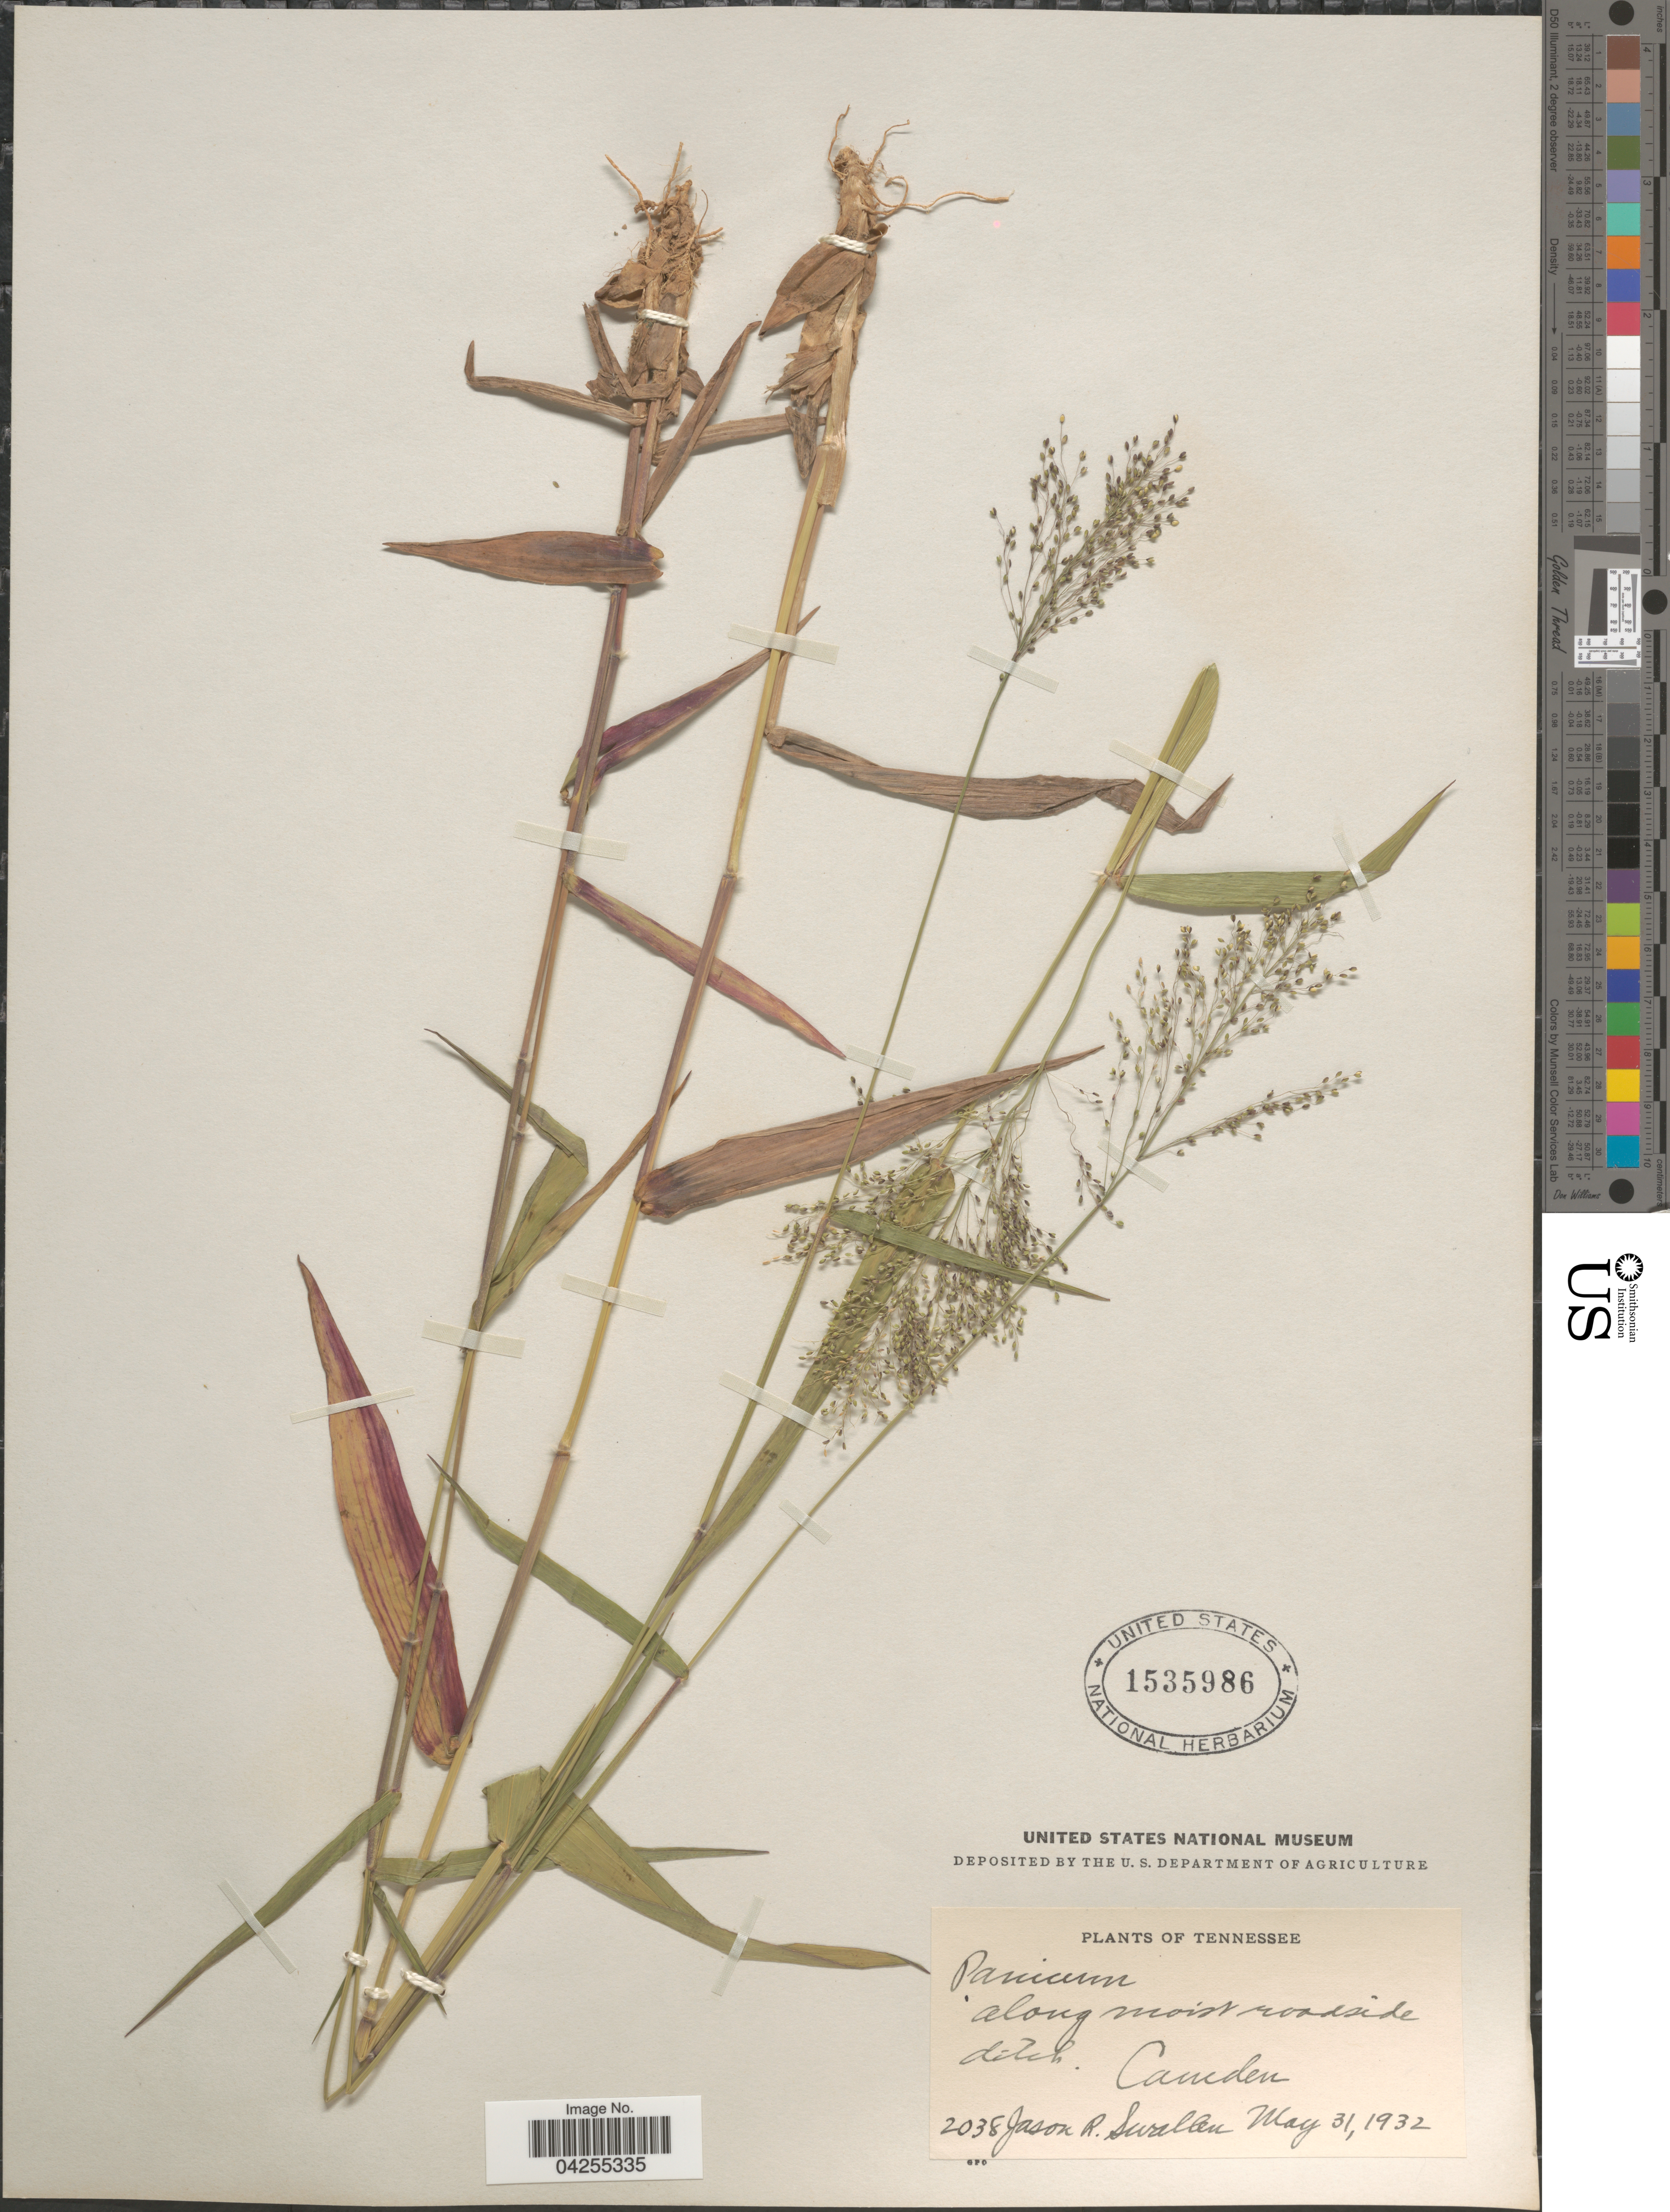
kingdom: Plantae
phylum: Tracheophyta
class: Liliopsida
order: Poales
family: Poaceae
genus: Dichanthelium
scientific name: Dichanthelium dichotomum var. dichotomum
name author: (L.) Gould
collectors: J. R. Swallen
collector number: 2038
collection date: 1932-05-31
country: United States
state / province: Tennessee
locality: Along moist roadside ditch. Camden.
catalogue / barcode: US 1535986